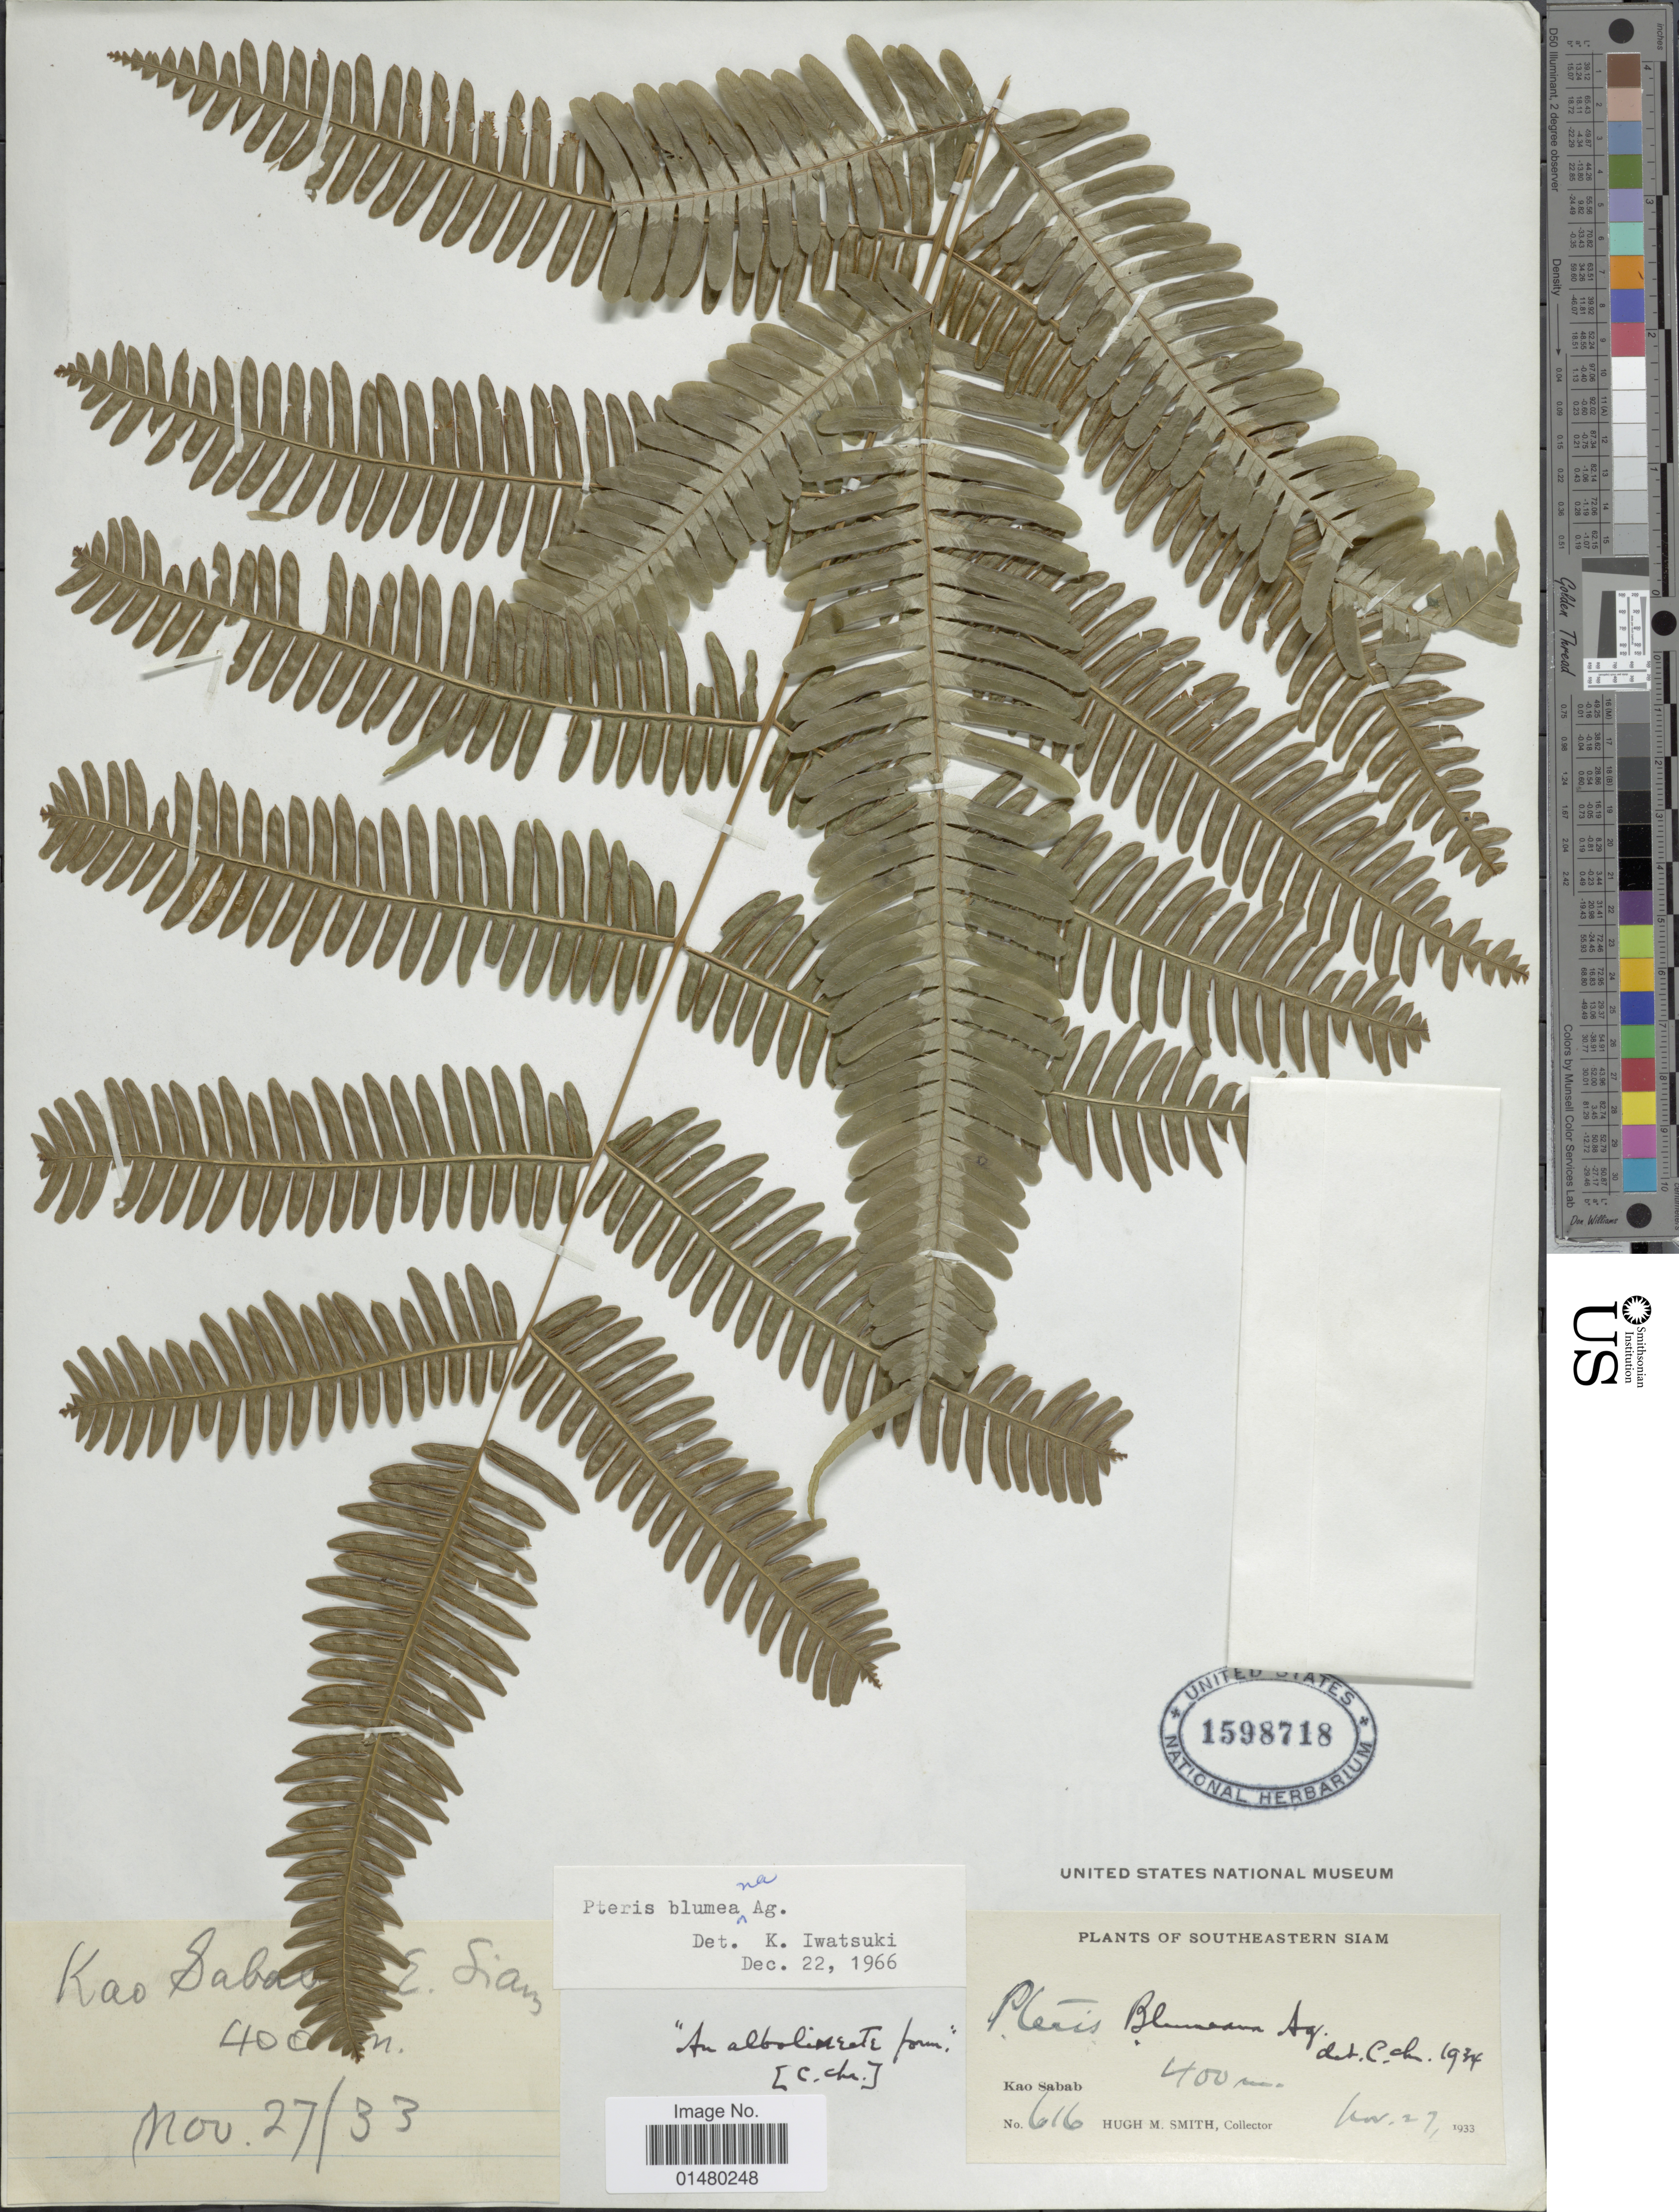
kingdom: Plantae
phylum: Tracheophyta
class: Polypodiopsida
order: Polypodiales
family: Pteridaceae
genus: Pteris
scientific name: Pteris blumeana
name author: J. Agardh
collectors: H. M. Smith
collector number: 616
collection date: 1933-11-27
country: Thailand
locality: Southeastern Siam, Kao Sabab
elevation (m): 400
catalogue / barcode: US 1598718